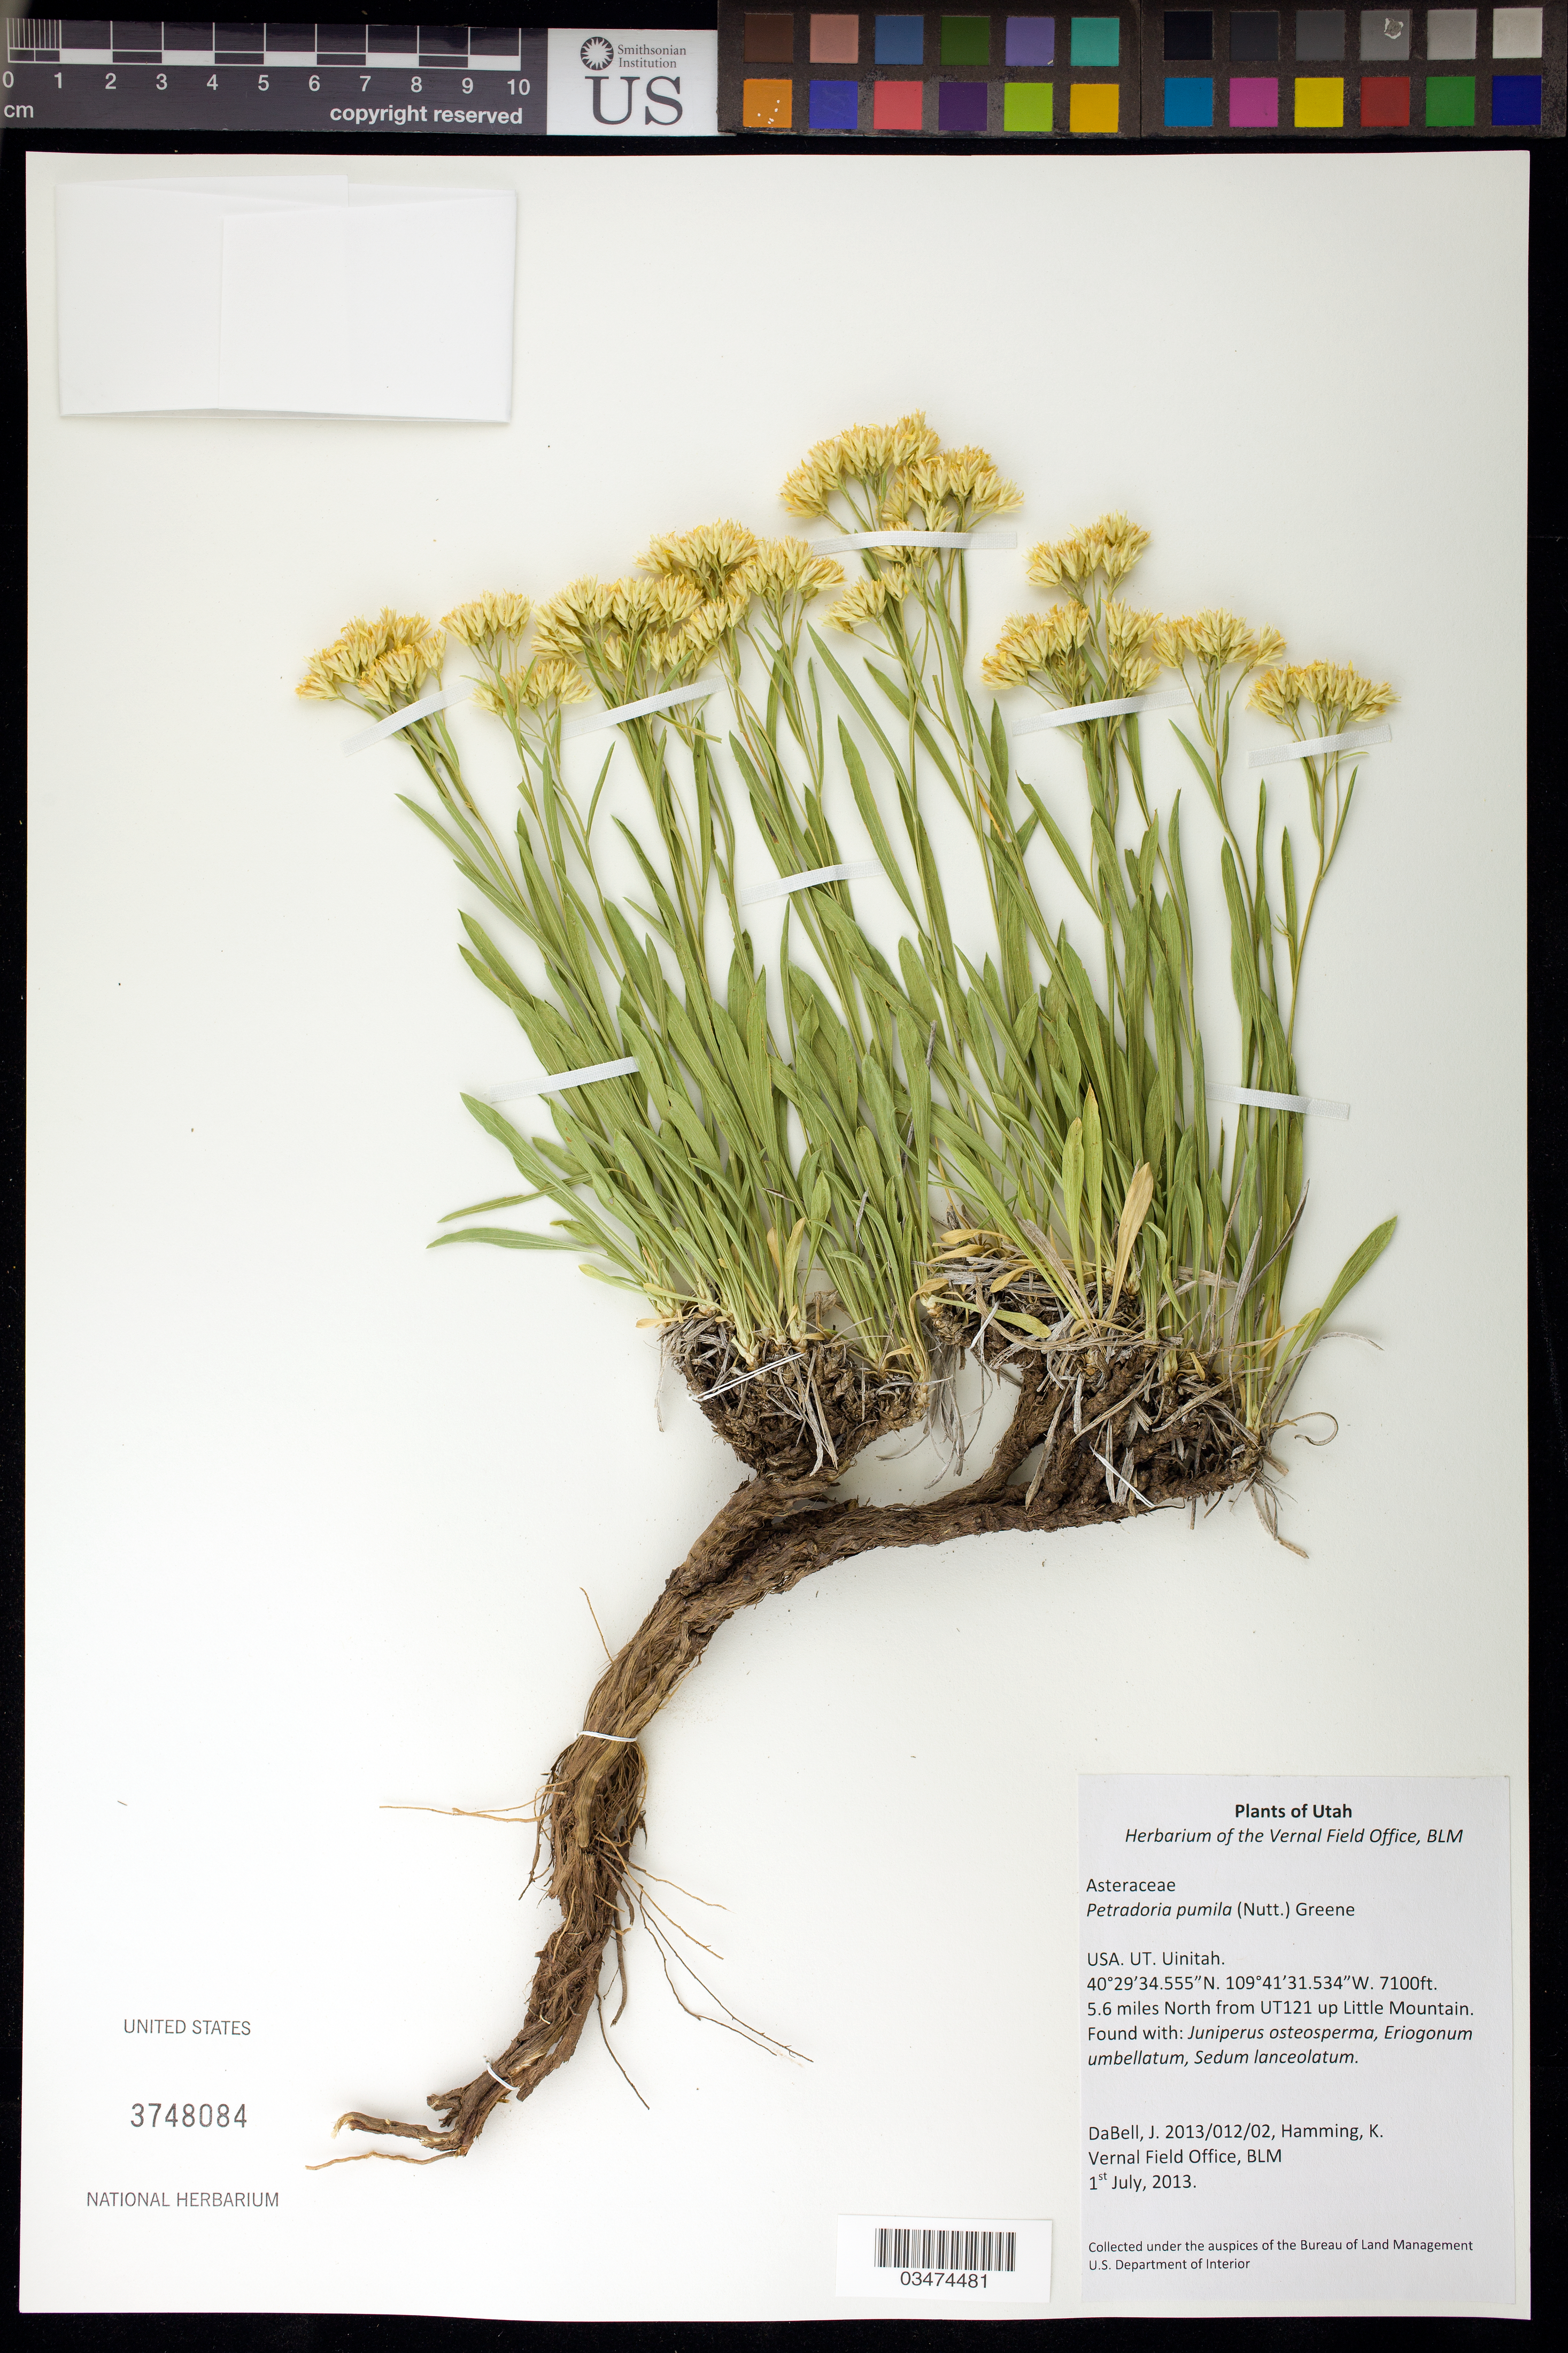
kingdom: Plantae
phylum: Tracheophyta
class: Magnoliopsida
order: Asterales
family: Asteraceae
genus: Petradoria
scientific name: Petradoria pumila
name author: (Nutt.) Greene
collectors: J. DaBell & K. Hamming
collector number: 2013/012/02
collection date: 2013-07-01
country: United States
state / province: Utah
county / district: Uintah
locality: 5.6 miles N from UT121 up Little Mountain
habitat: With Juniperus osteosperma, Rriogonum umbellatum, Sedum lanceolatum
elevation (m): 2164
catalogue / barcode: US 3748084